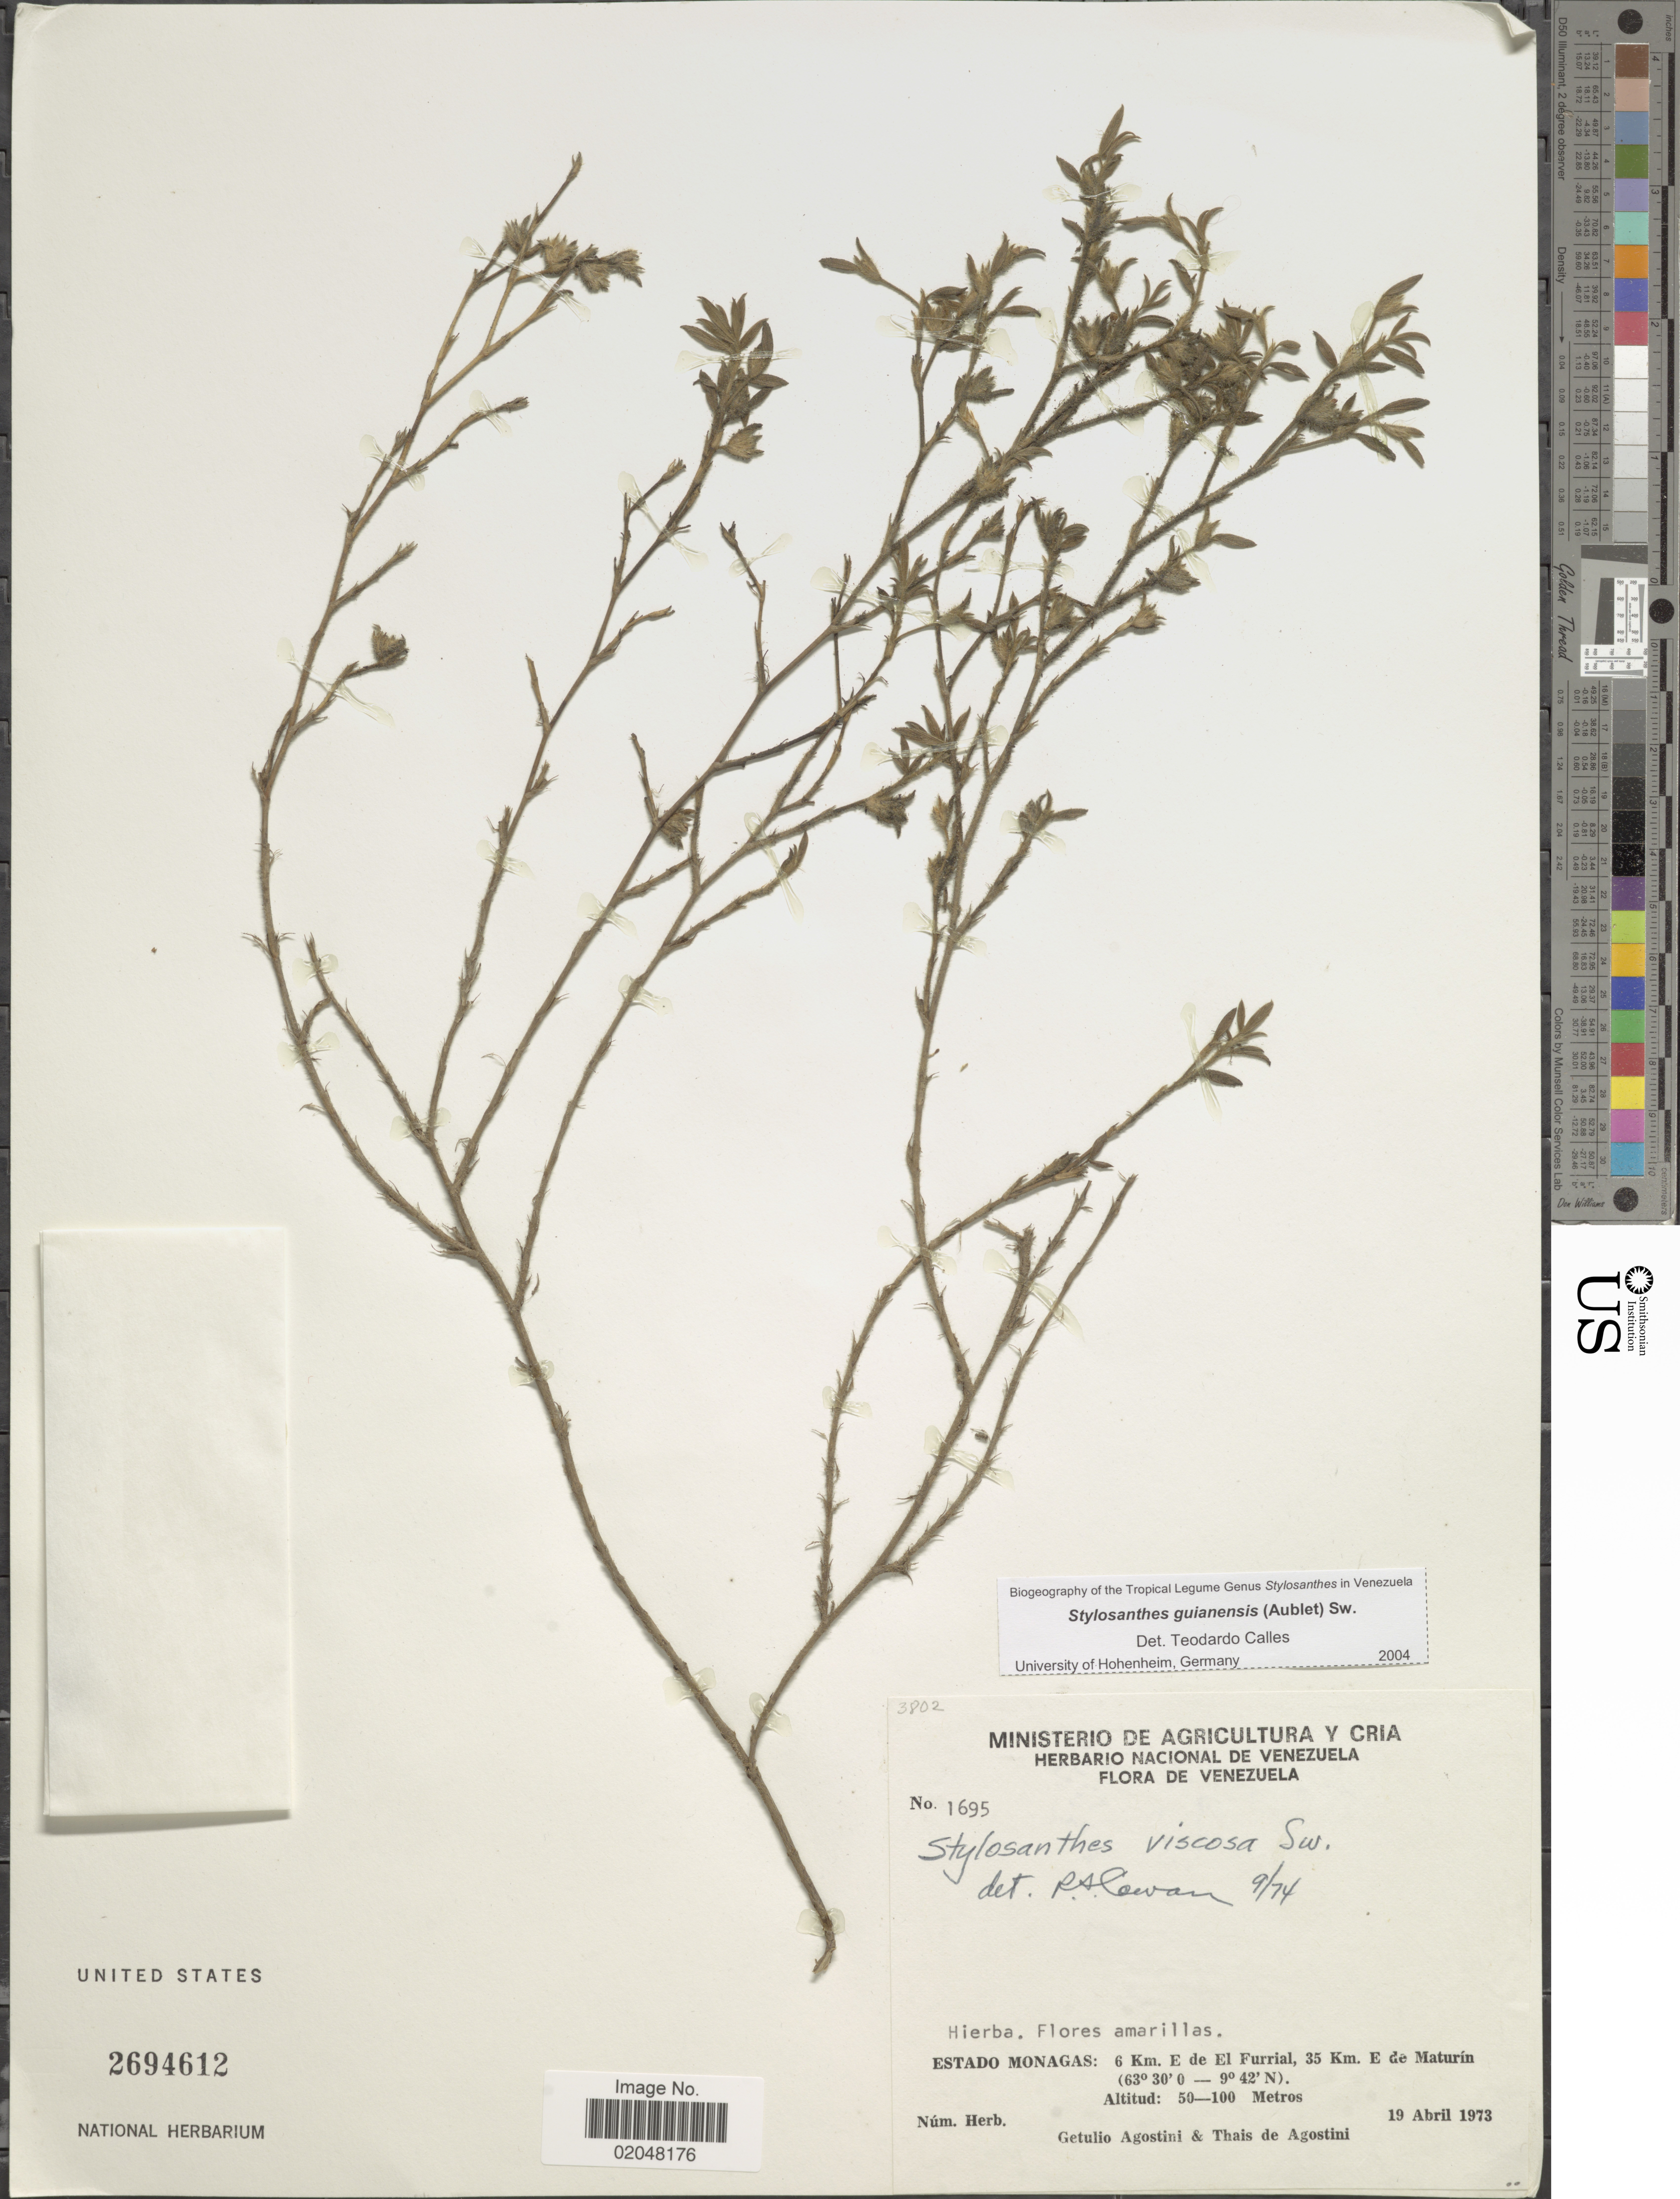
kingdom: Plantae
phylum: Tracheophyta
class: Magnoliopsida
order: Fabales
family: Fabaceae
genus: Stylosanthes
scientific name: Stylosanthes guianensis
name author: (Aubl.) Sw.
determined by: Calles, T.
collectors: G. Agostini & T. Agostini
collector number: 1695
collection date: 1973-04-19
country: Venezuela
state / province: Monagas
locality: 6 Km. E de El Flurial, 35 Km. E de Maturin.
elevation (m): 50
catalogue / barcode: US 2694612